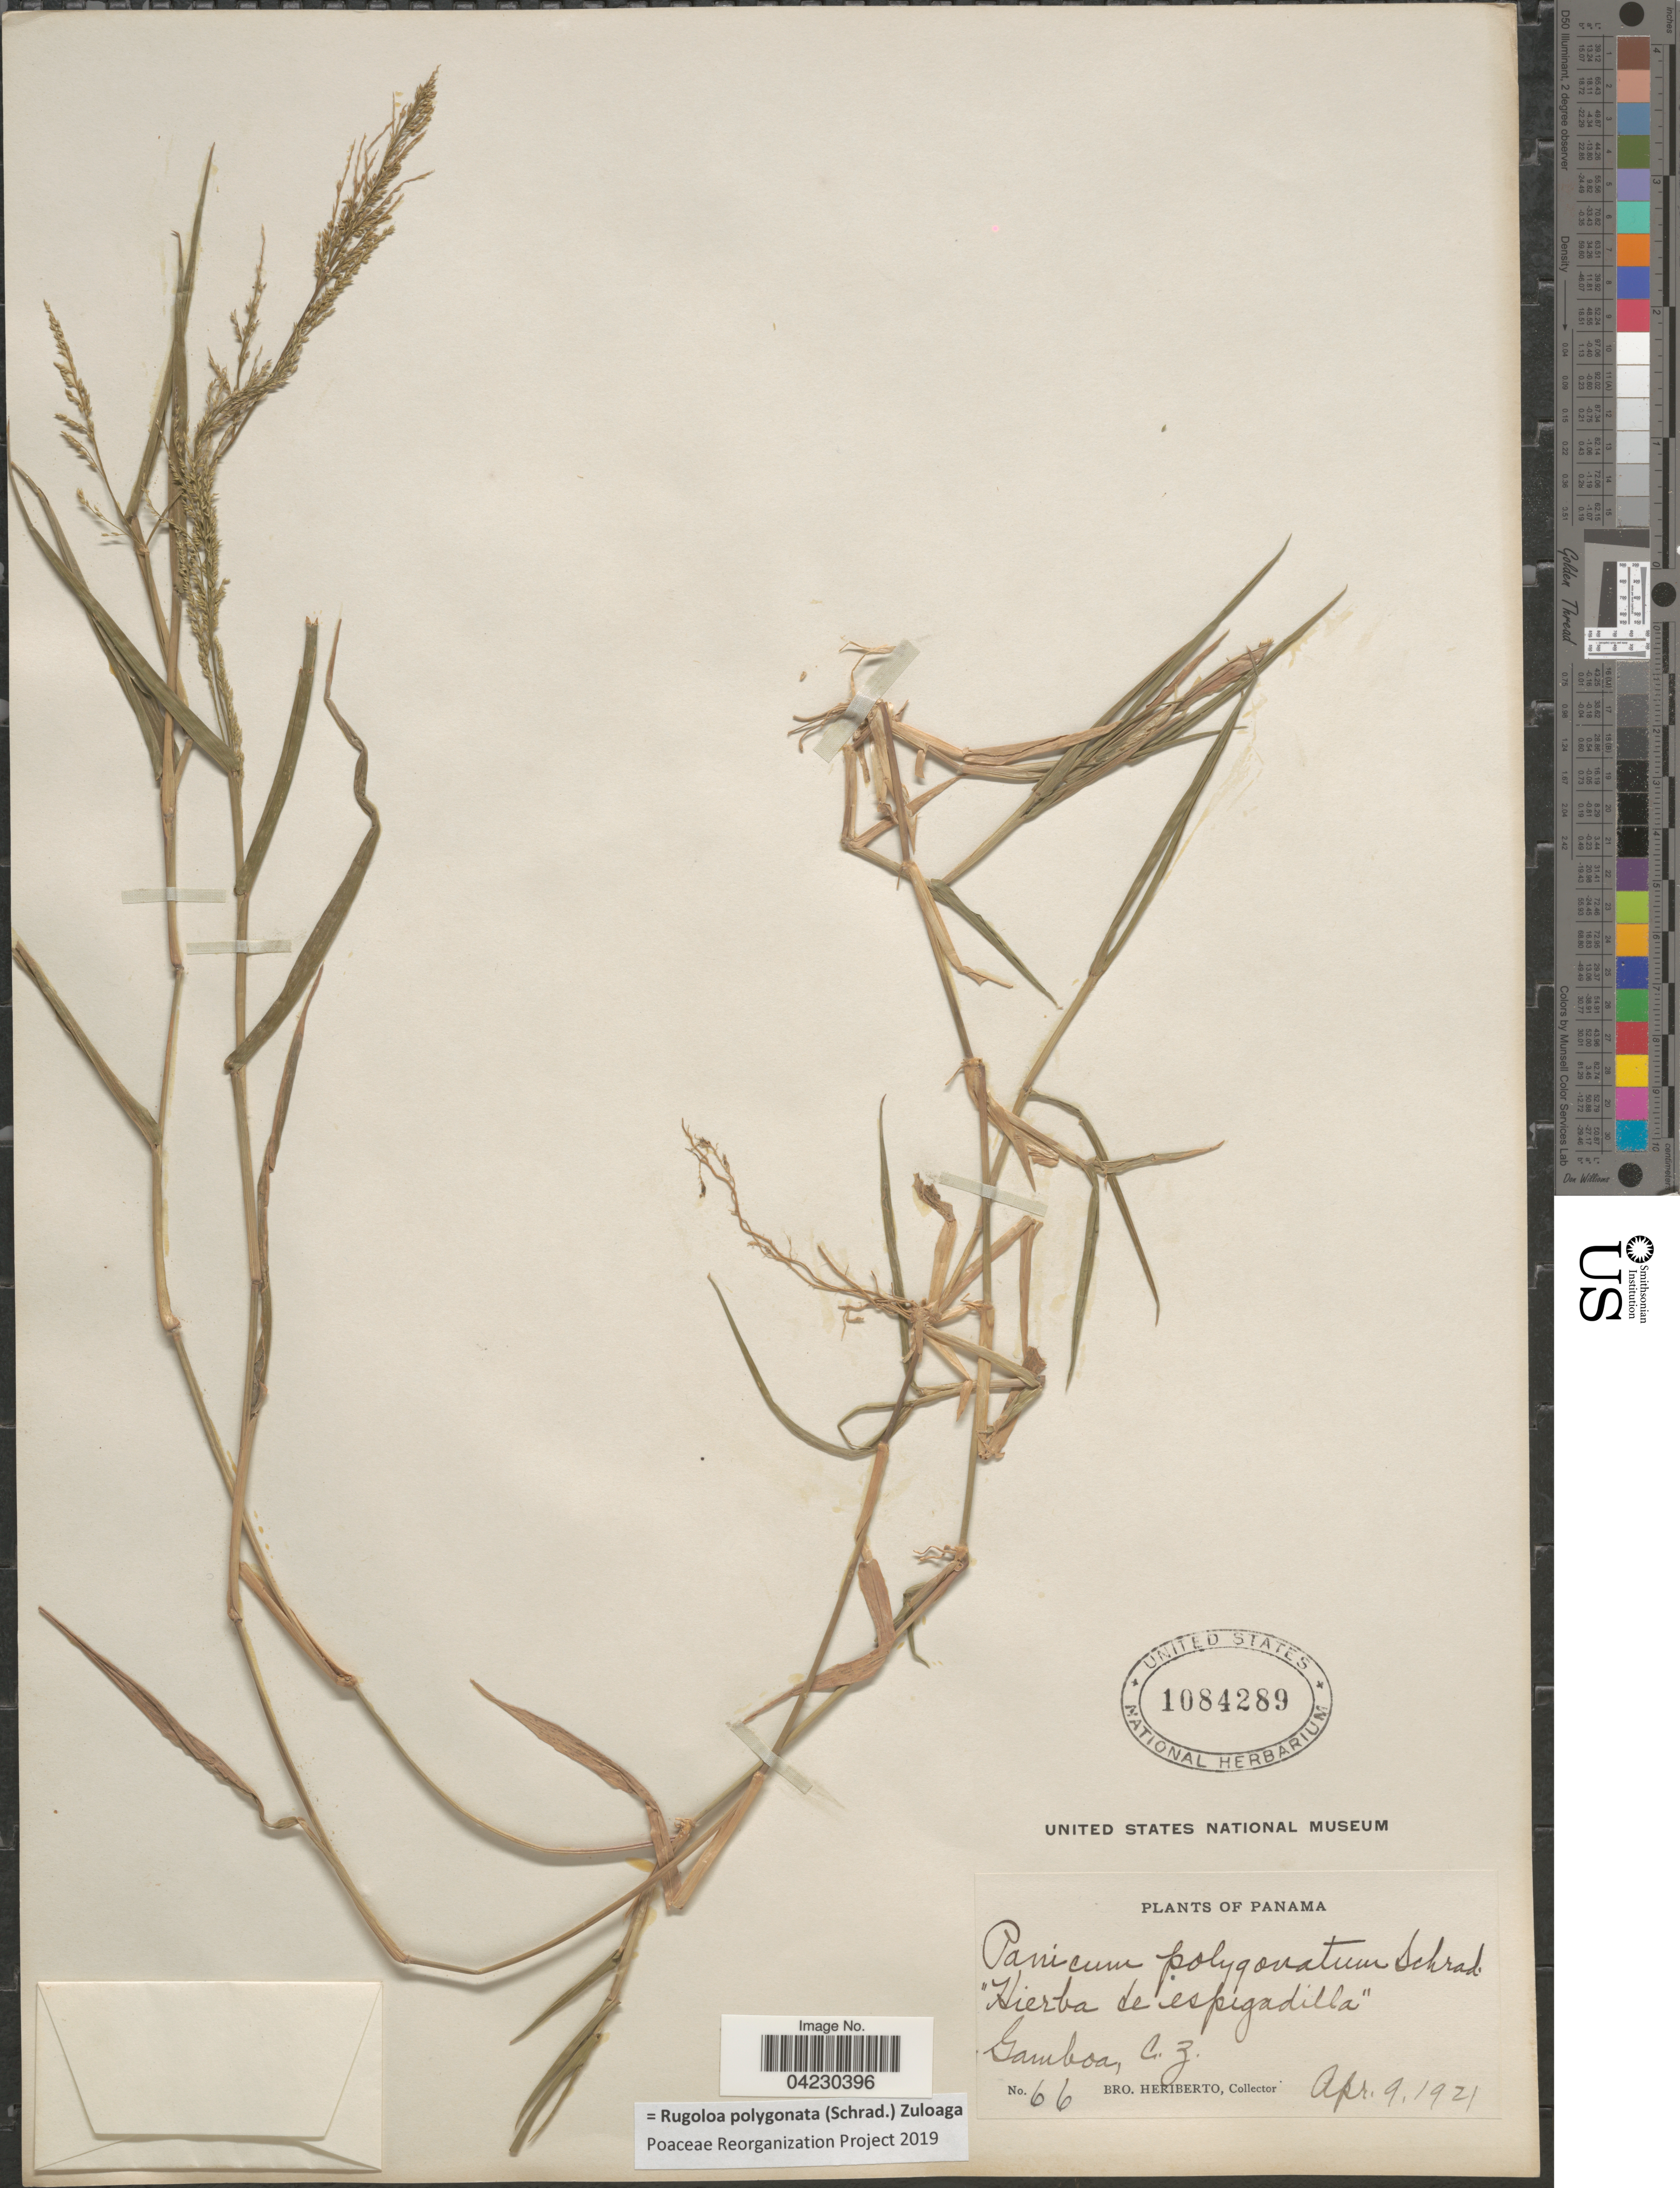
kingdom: Plantae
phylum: Tracheophyta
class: Liliopsida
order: Poales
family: Poaceae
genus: Rugoloa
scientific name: Rugoloa polygonata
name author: (Schrad.) Zuloaga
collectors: B. Heriberto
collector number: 66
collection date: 1921-04-09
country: Panama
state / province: Colón / Panamá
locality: Gamboa, C.Z.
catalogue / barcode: US 1084289